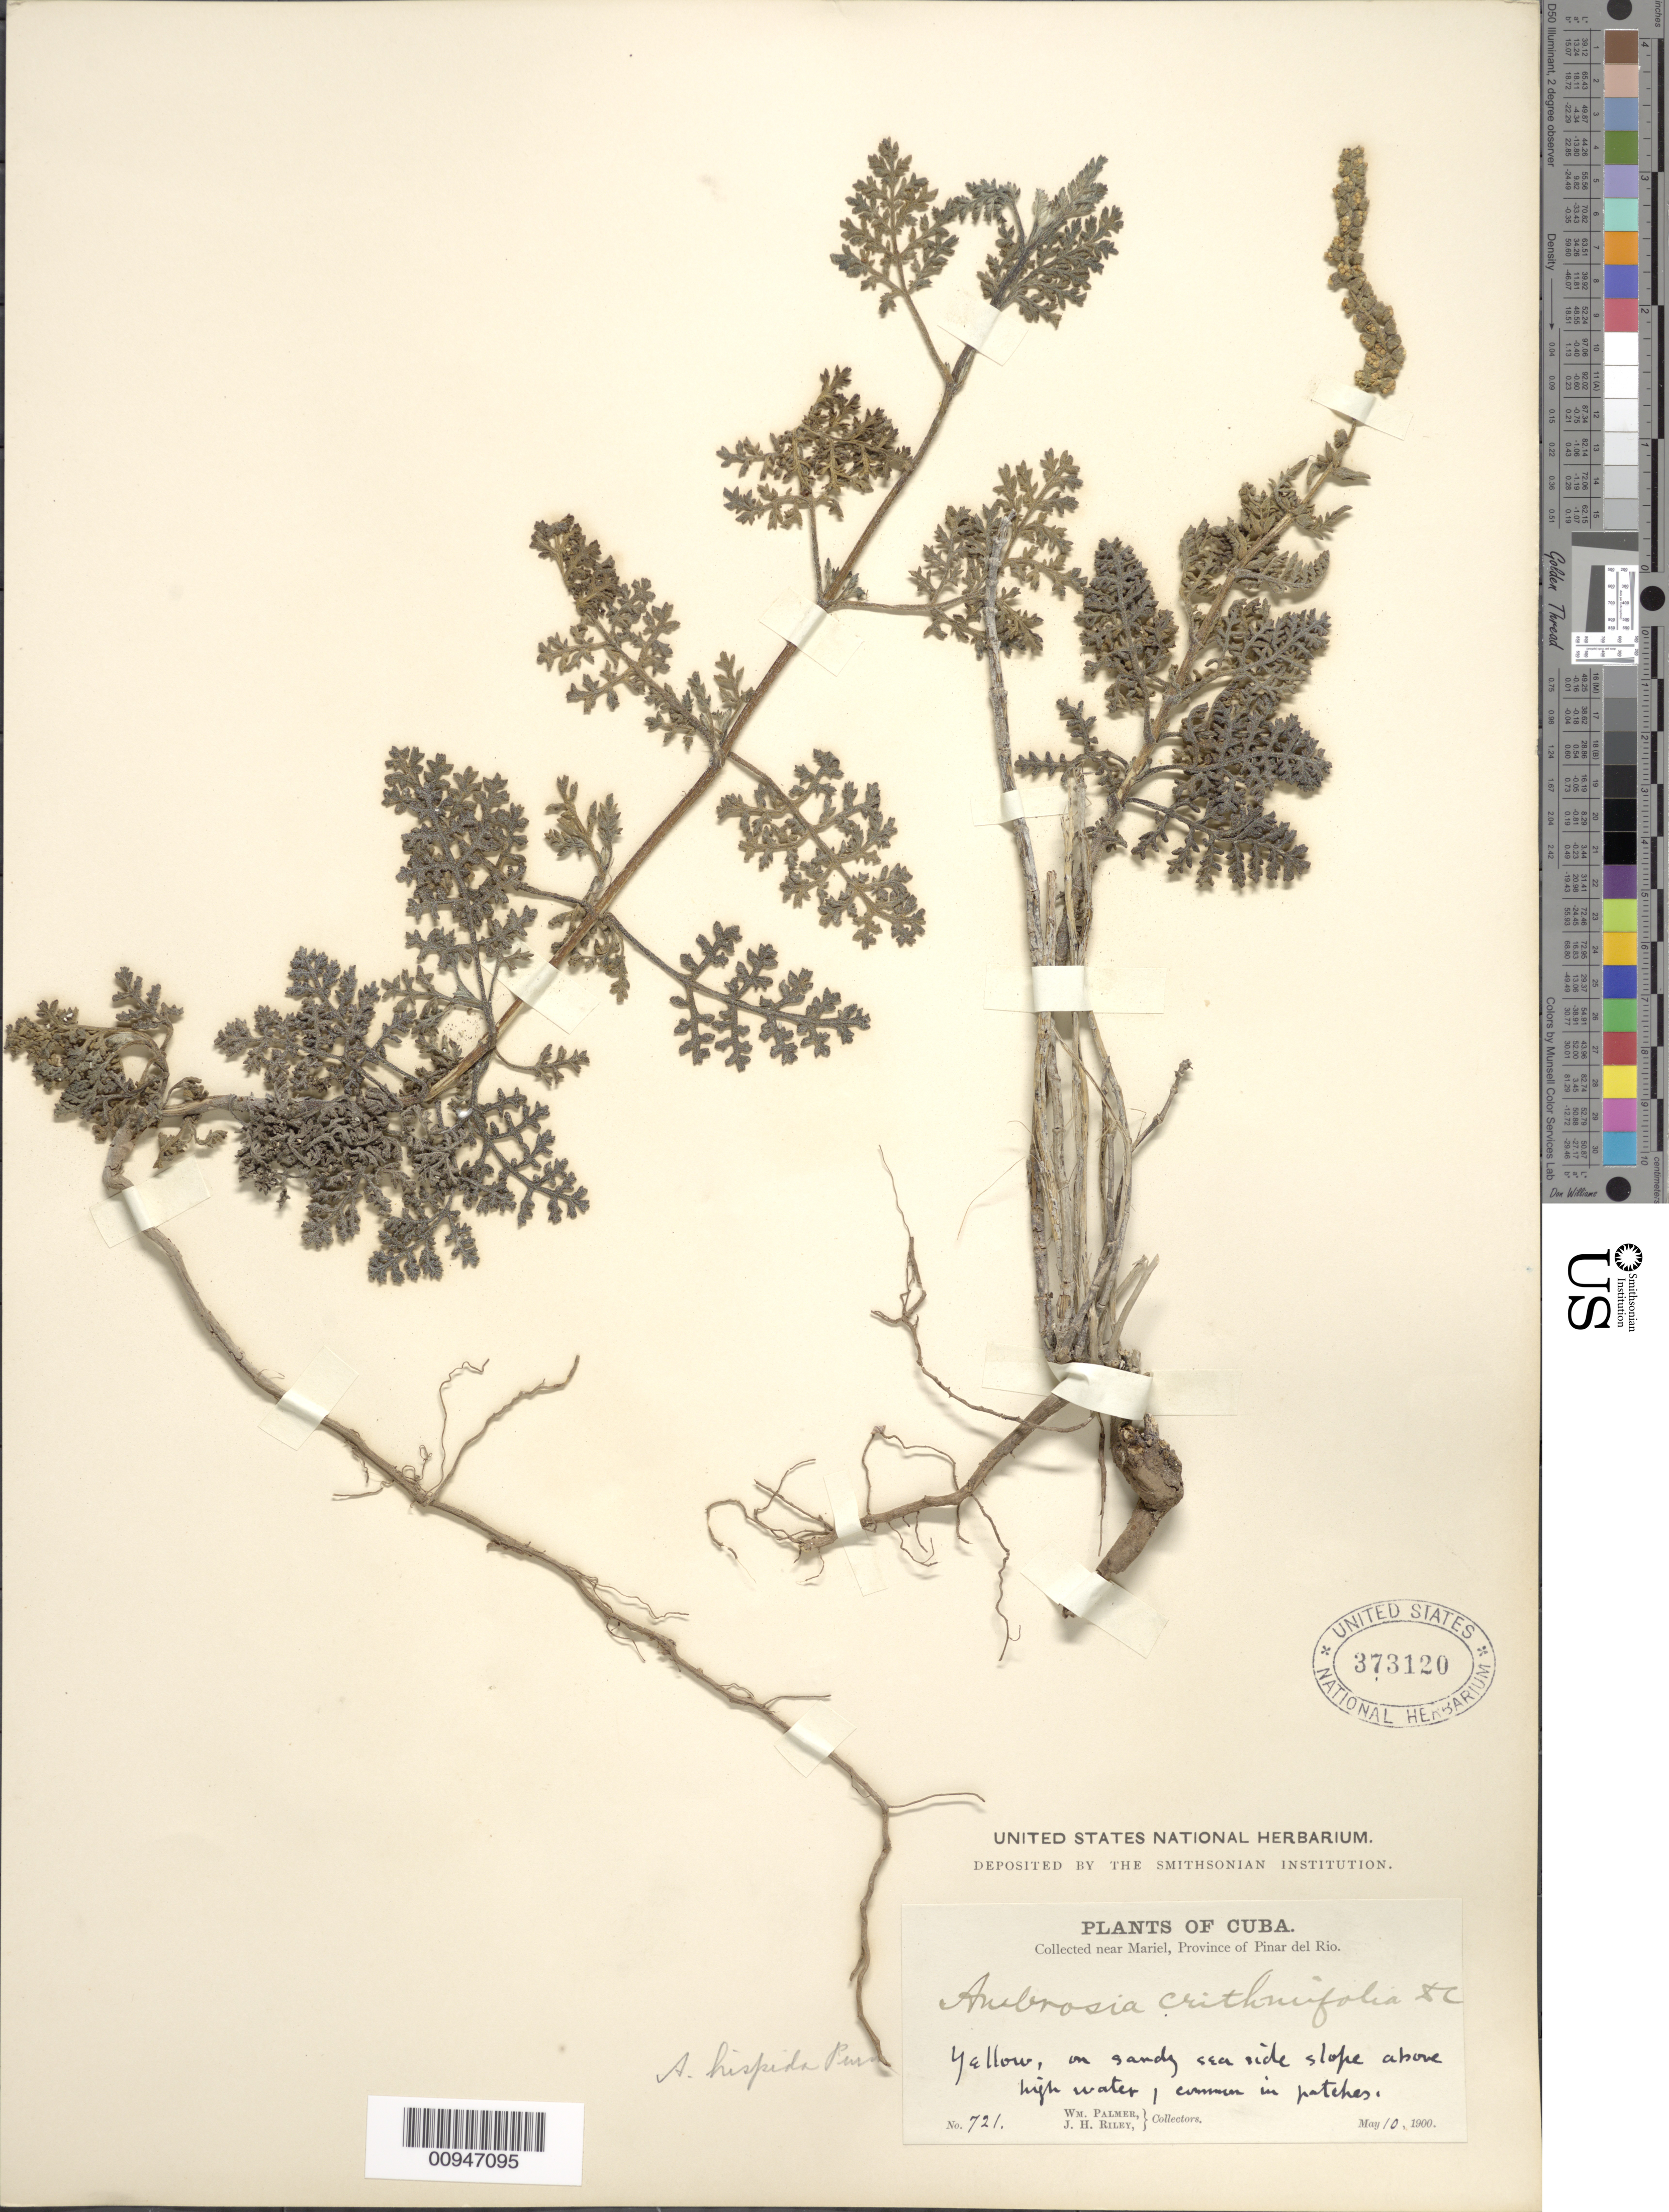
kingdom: Plantae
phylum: Tracheophyta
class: Magnoliopsida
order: Asterales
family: Asteraceae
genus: Ambrosia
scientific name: Ambrosia hispida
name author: Pursh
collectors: W. Palmer & J. H. Riley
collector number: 721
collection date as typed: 10 May 1900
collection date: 1900-05-10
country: Cuba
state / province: Pinar del Rio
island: Cuba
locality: Near Mariel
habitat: On sandy seaside slope above high water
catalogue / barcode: US 373120